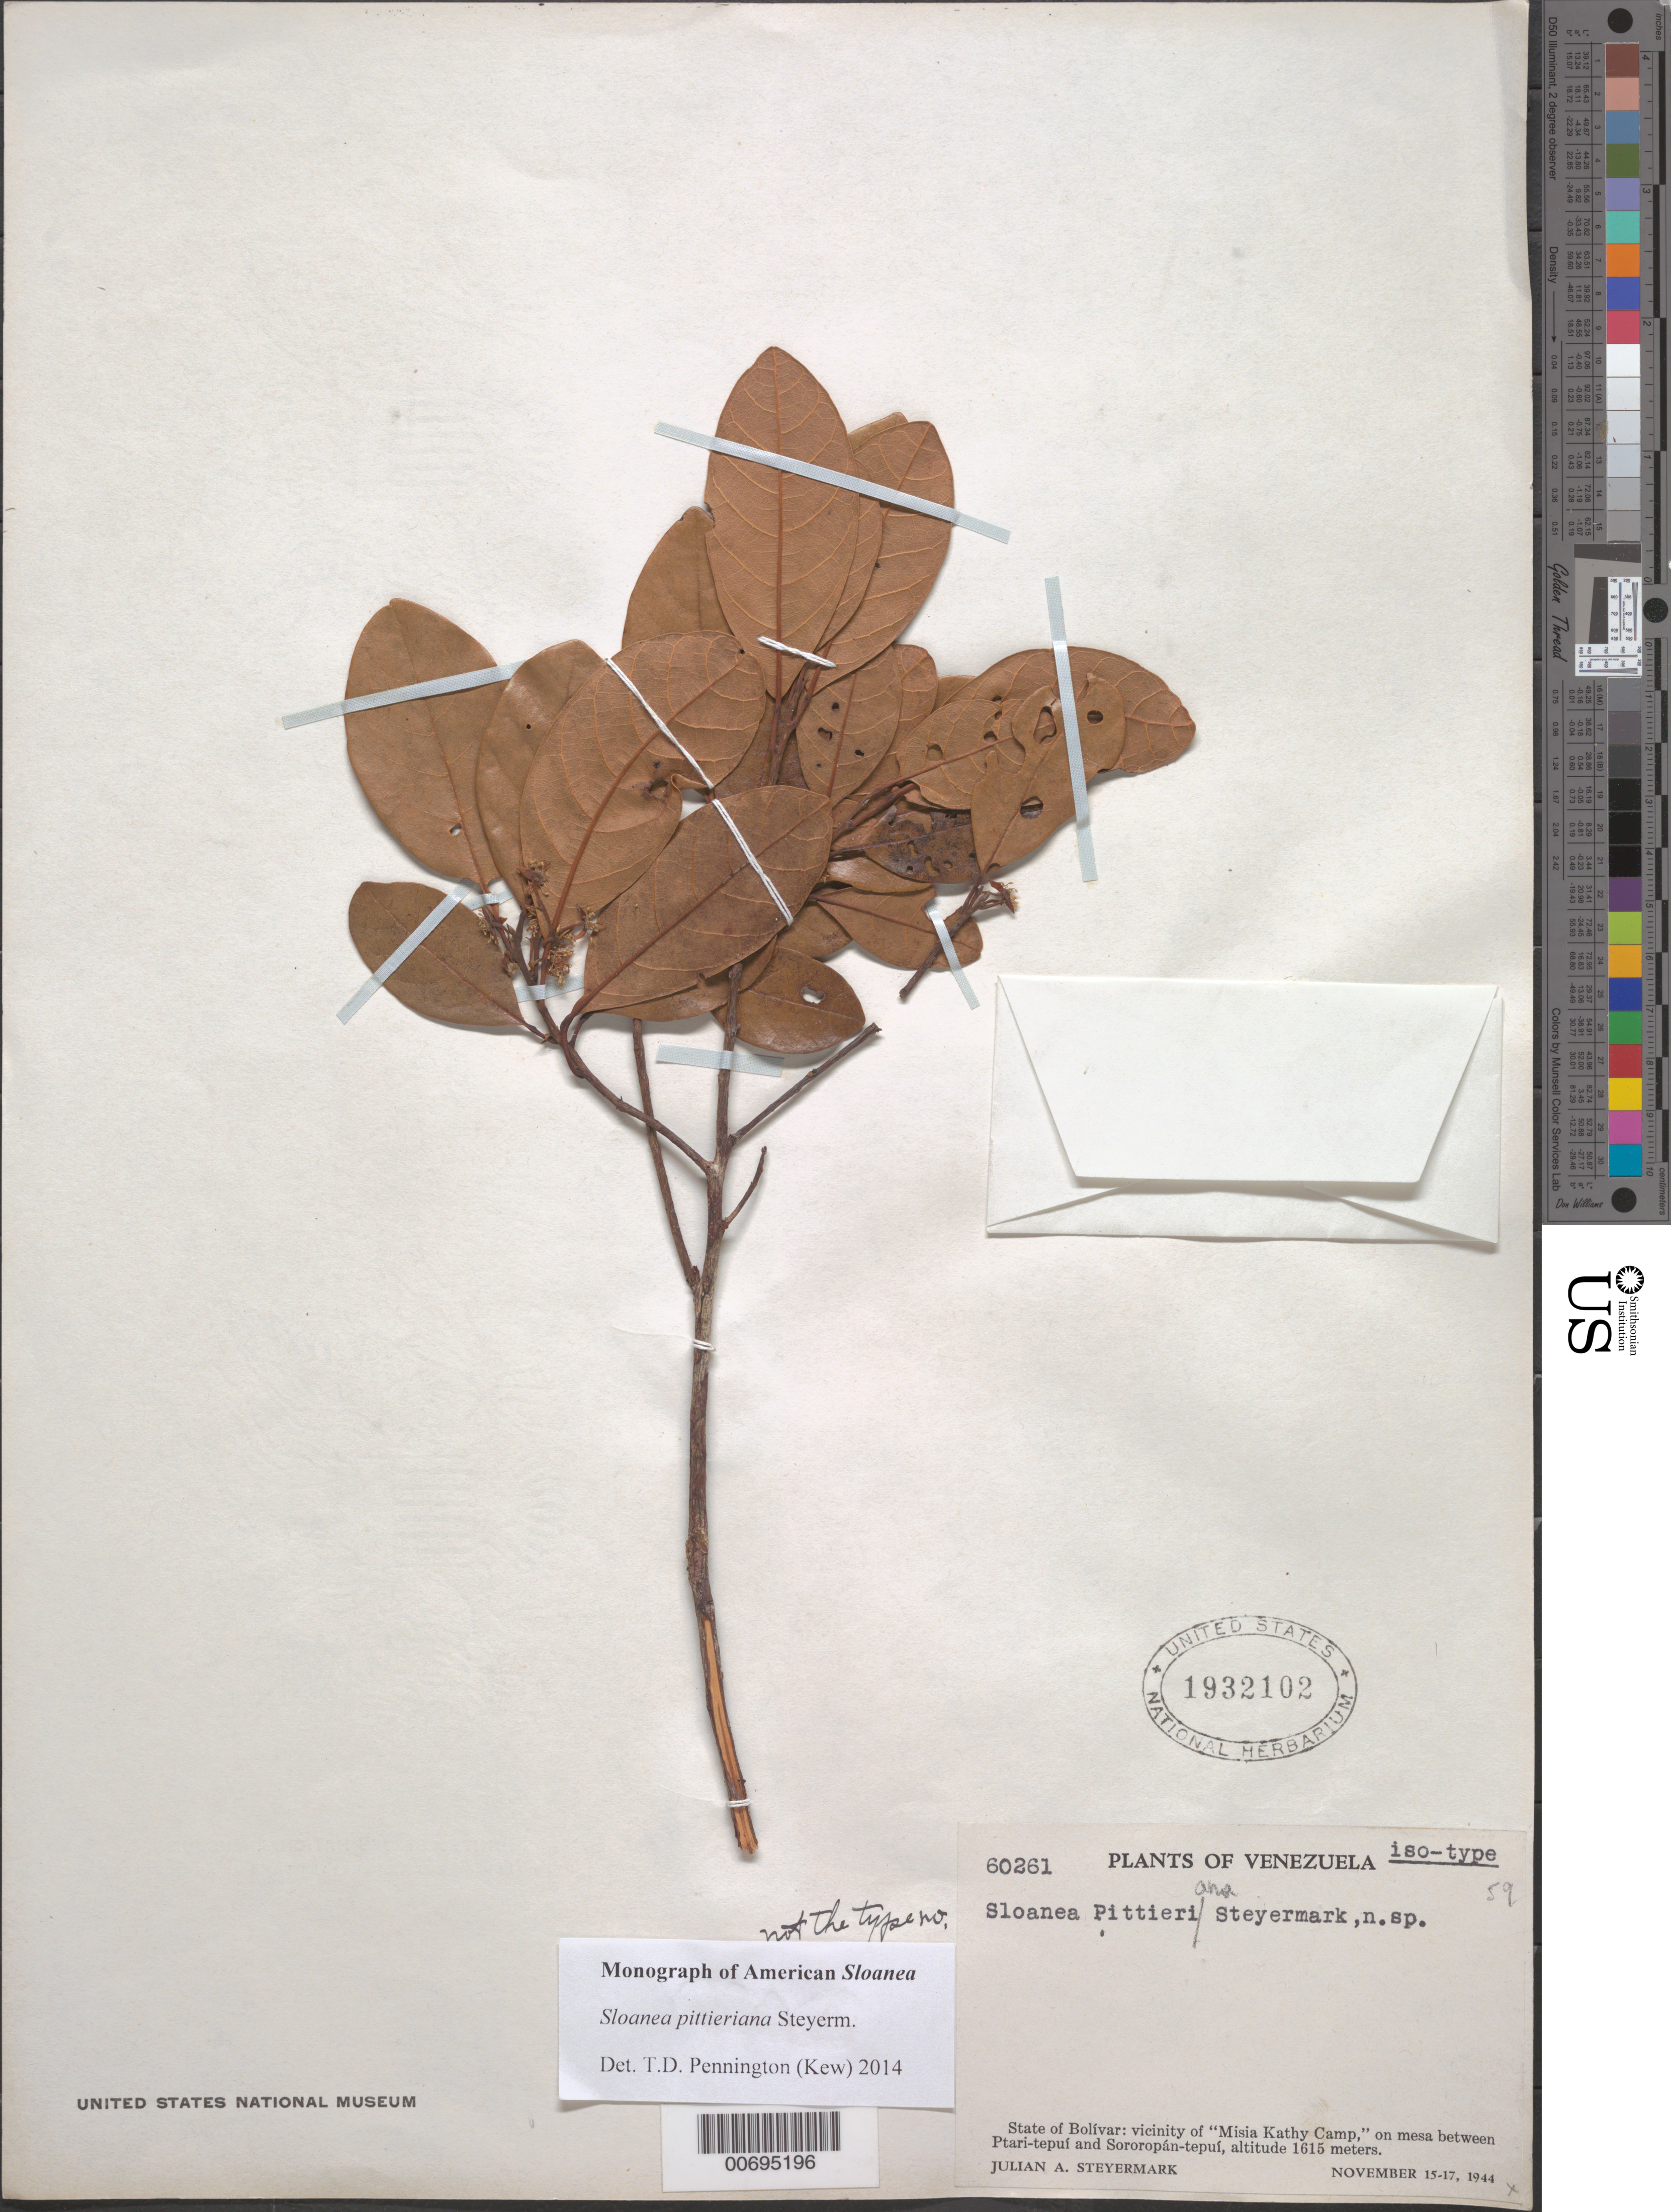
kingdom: Plantae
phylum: Tracheophyta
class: Magnoliopsida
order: Oxalidales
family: Elaeocarpaceae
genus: Sloanea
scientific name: Sloanea pittieriana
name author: Steyerm.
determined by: Pennington, T. D., (K)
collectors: J. Steyermark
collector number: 60261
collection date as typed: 15-Nov-44 to 17-Nov-44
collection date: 1944-11-15/1944-11-17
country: Venezuela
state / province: Bolívar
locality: Ptari-tepuí to Sororopán-tepuí, vic. of Misia Kathy Camp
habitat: Mesa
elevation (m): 1615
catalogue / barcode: US 1932102